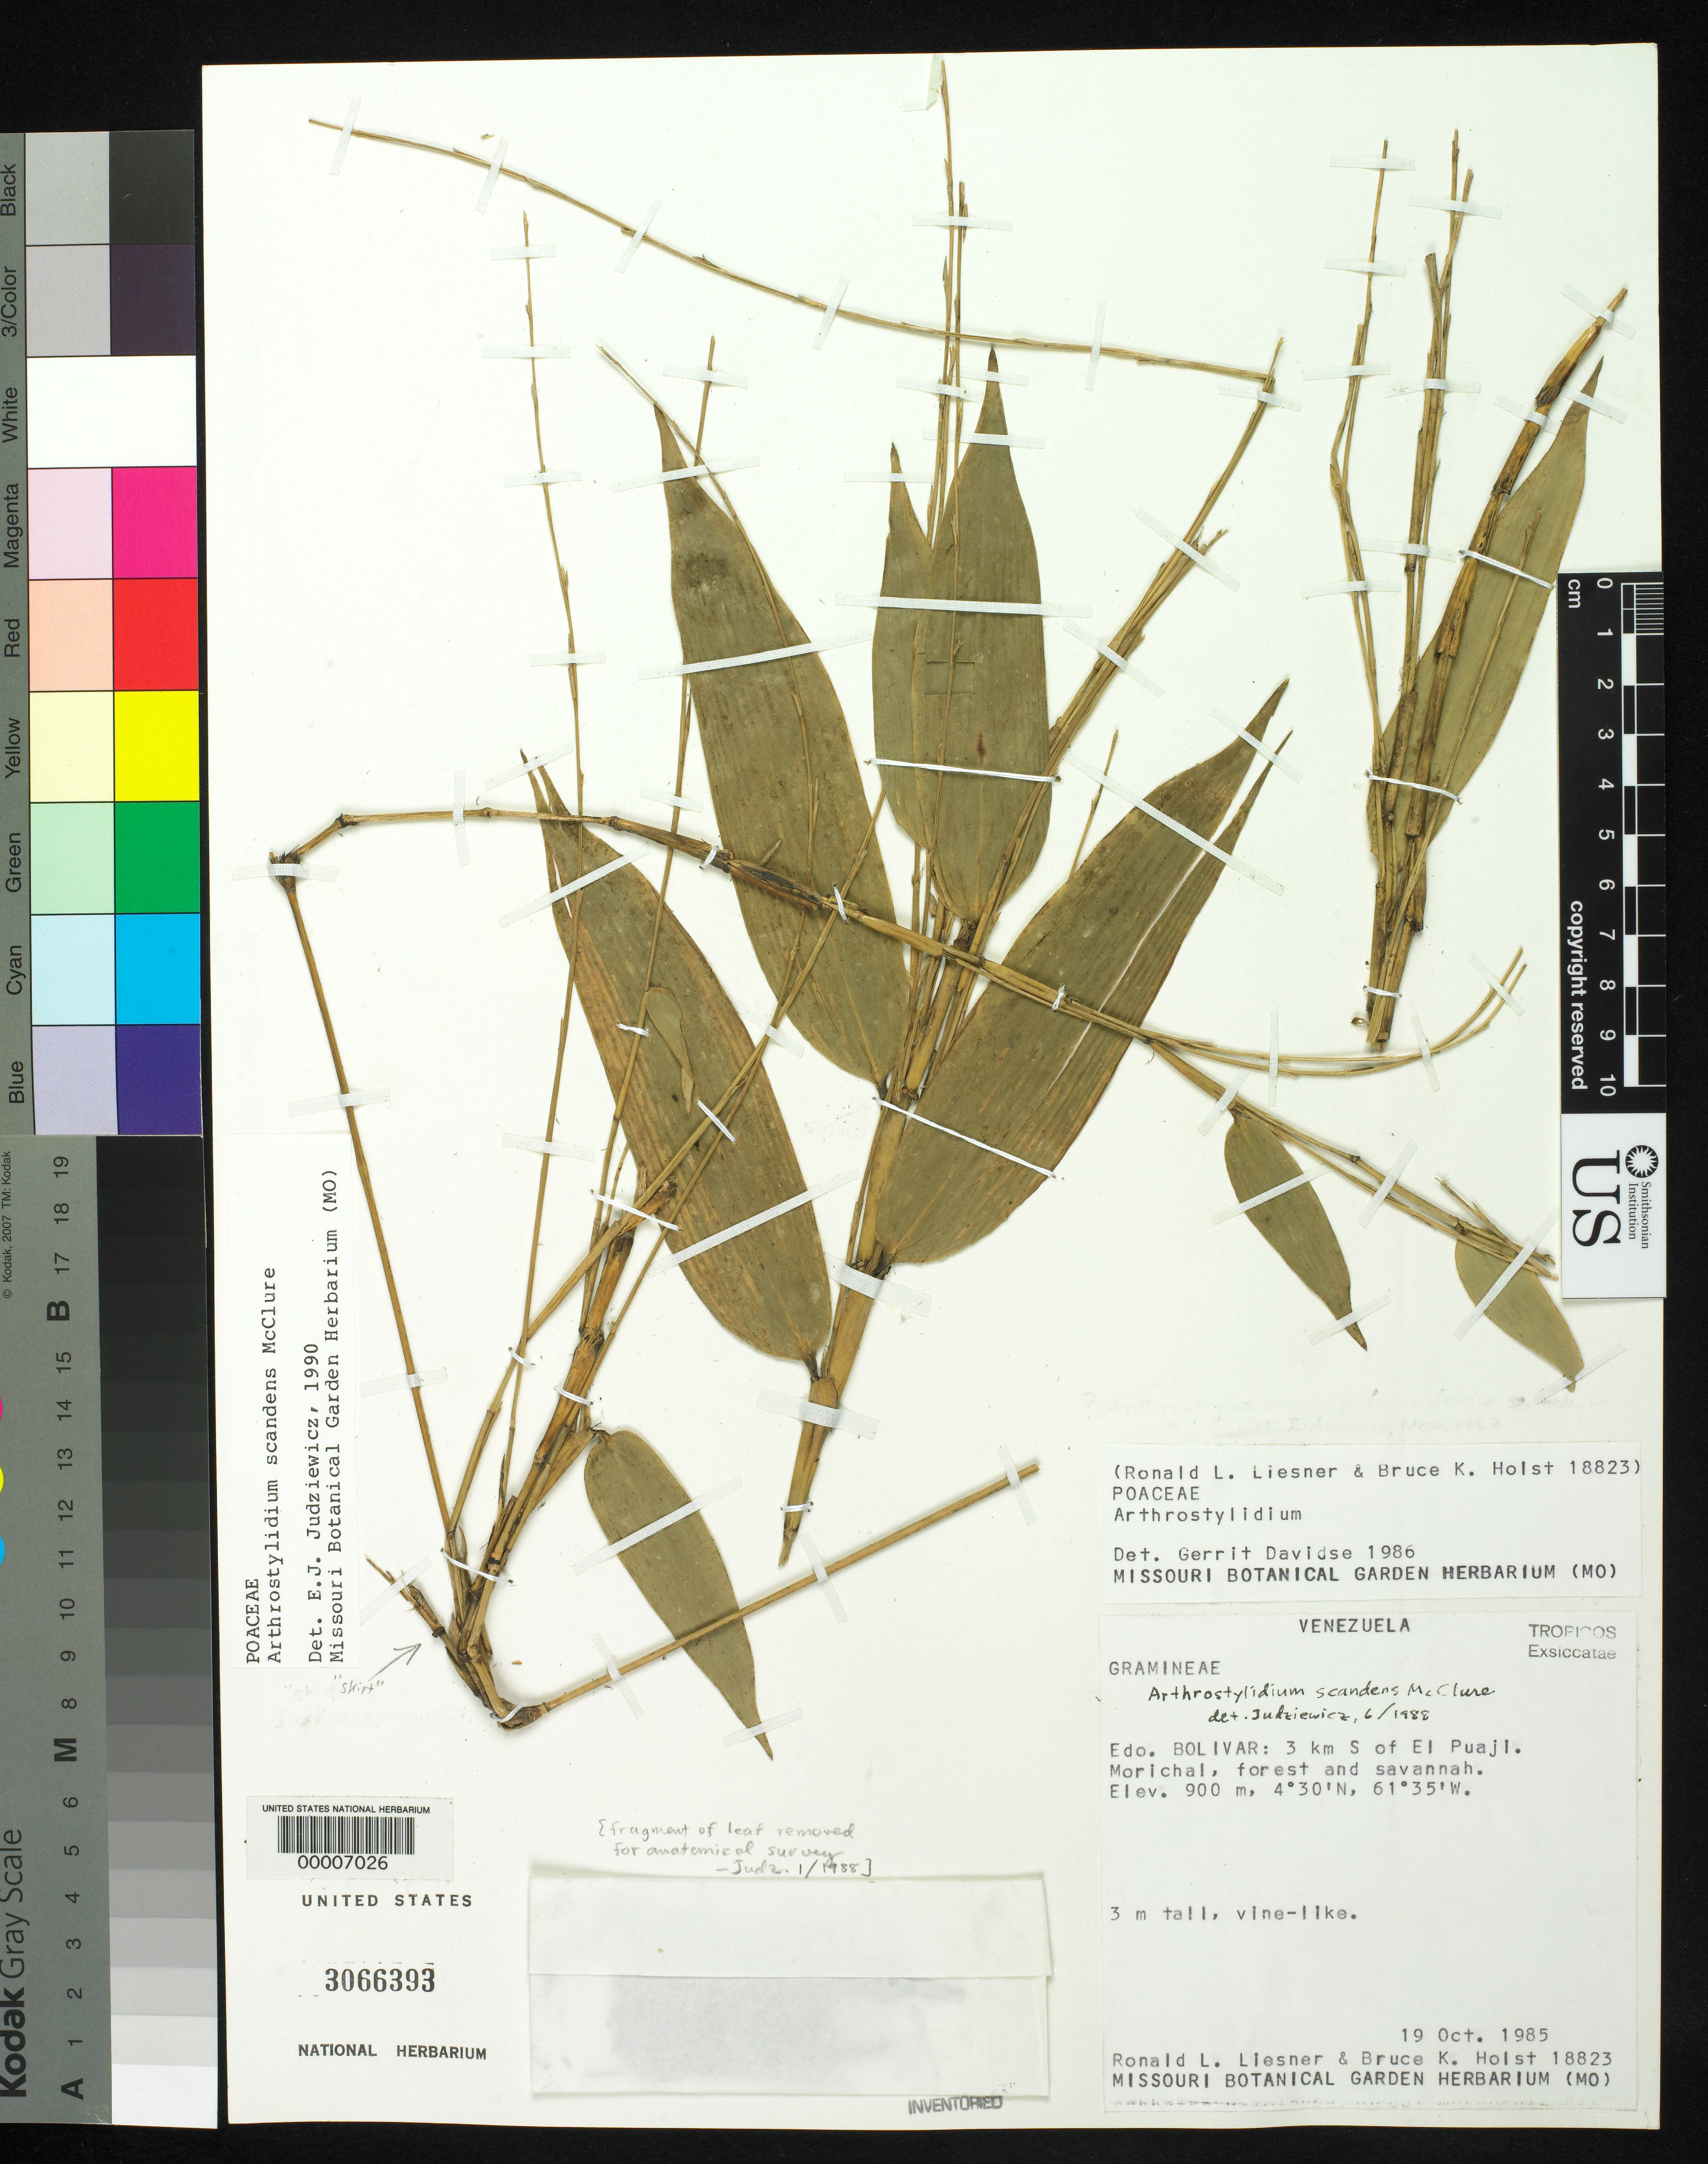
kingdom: Plantae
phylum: Tracheophyta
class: Liliopsida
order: Poales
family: Poaceae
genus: Arthrostylidium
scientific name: Arthrostylidium scandens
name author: McClure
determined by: Judziewicz, E. J.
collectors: R. L. Liesner & B. Holst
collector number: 18823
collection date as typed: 19 Oct 1985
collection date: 1985-10-19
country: Venezuela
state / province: Bolivar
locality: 3 km s of el puaji; morichal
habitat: Forest and savanna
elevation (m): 900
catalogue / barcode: US 3066393